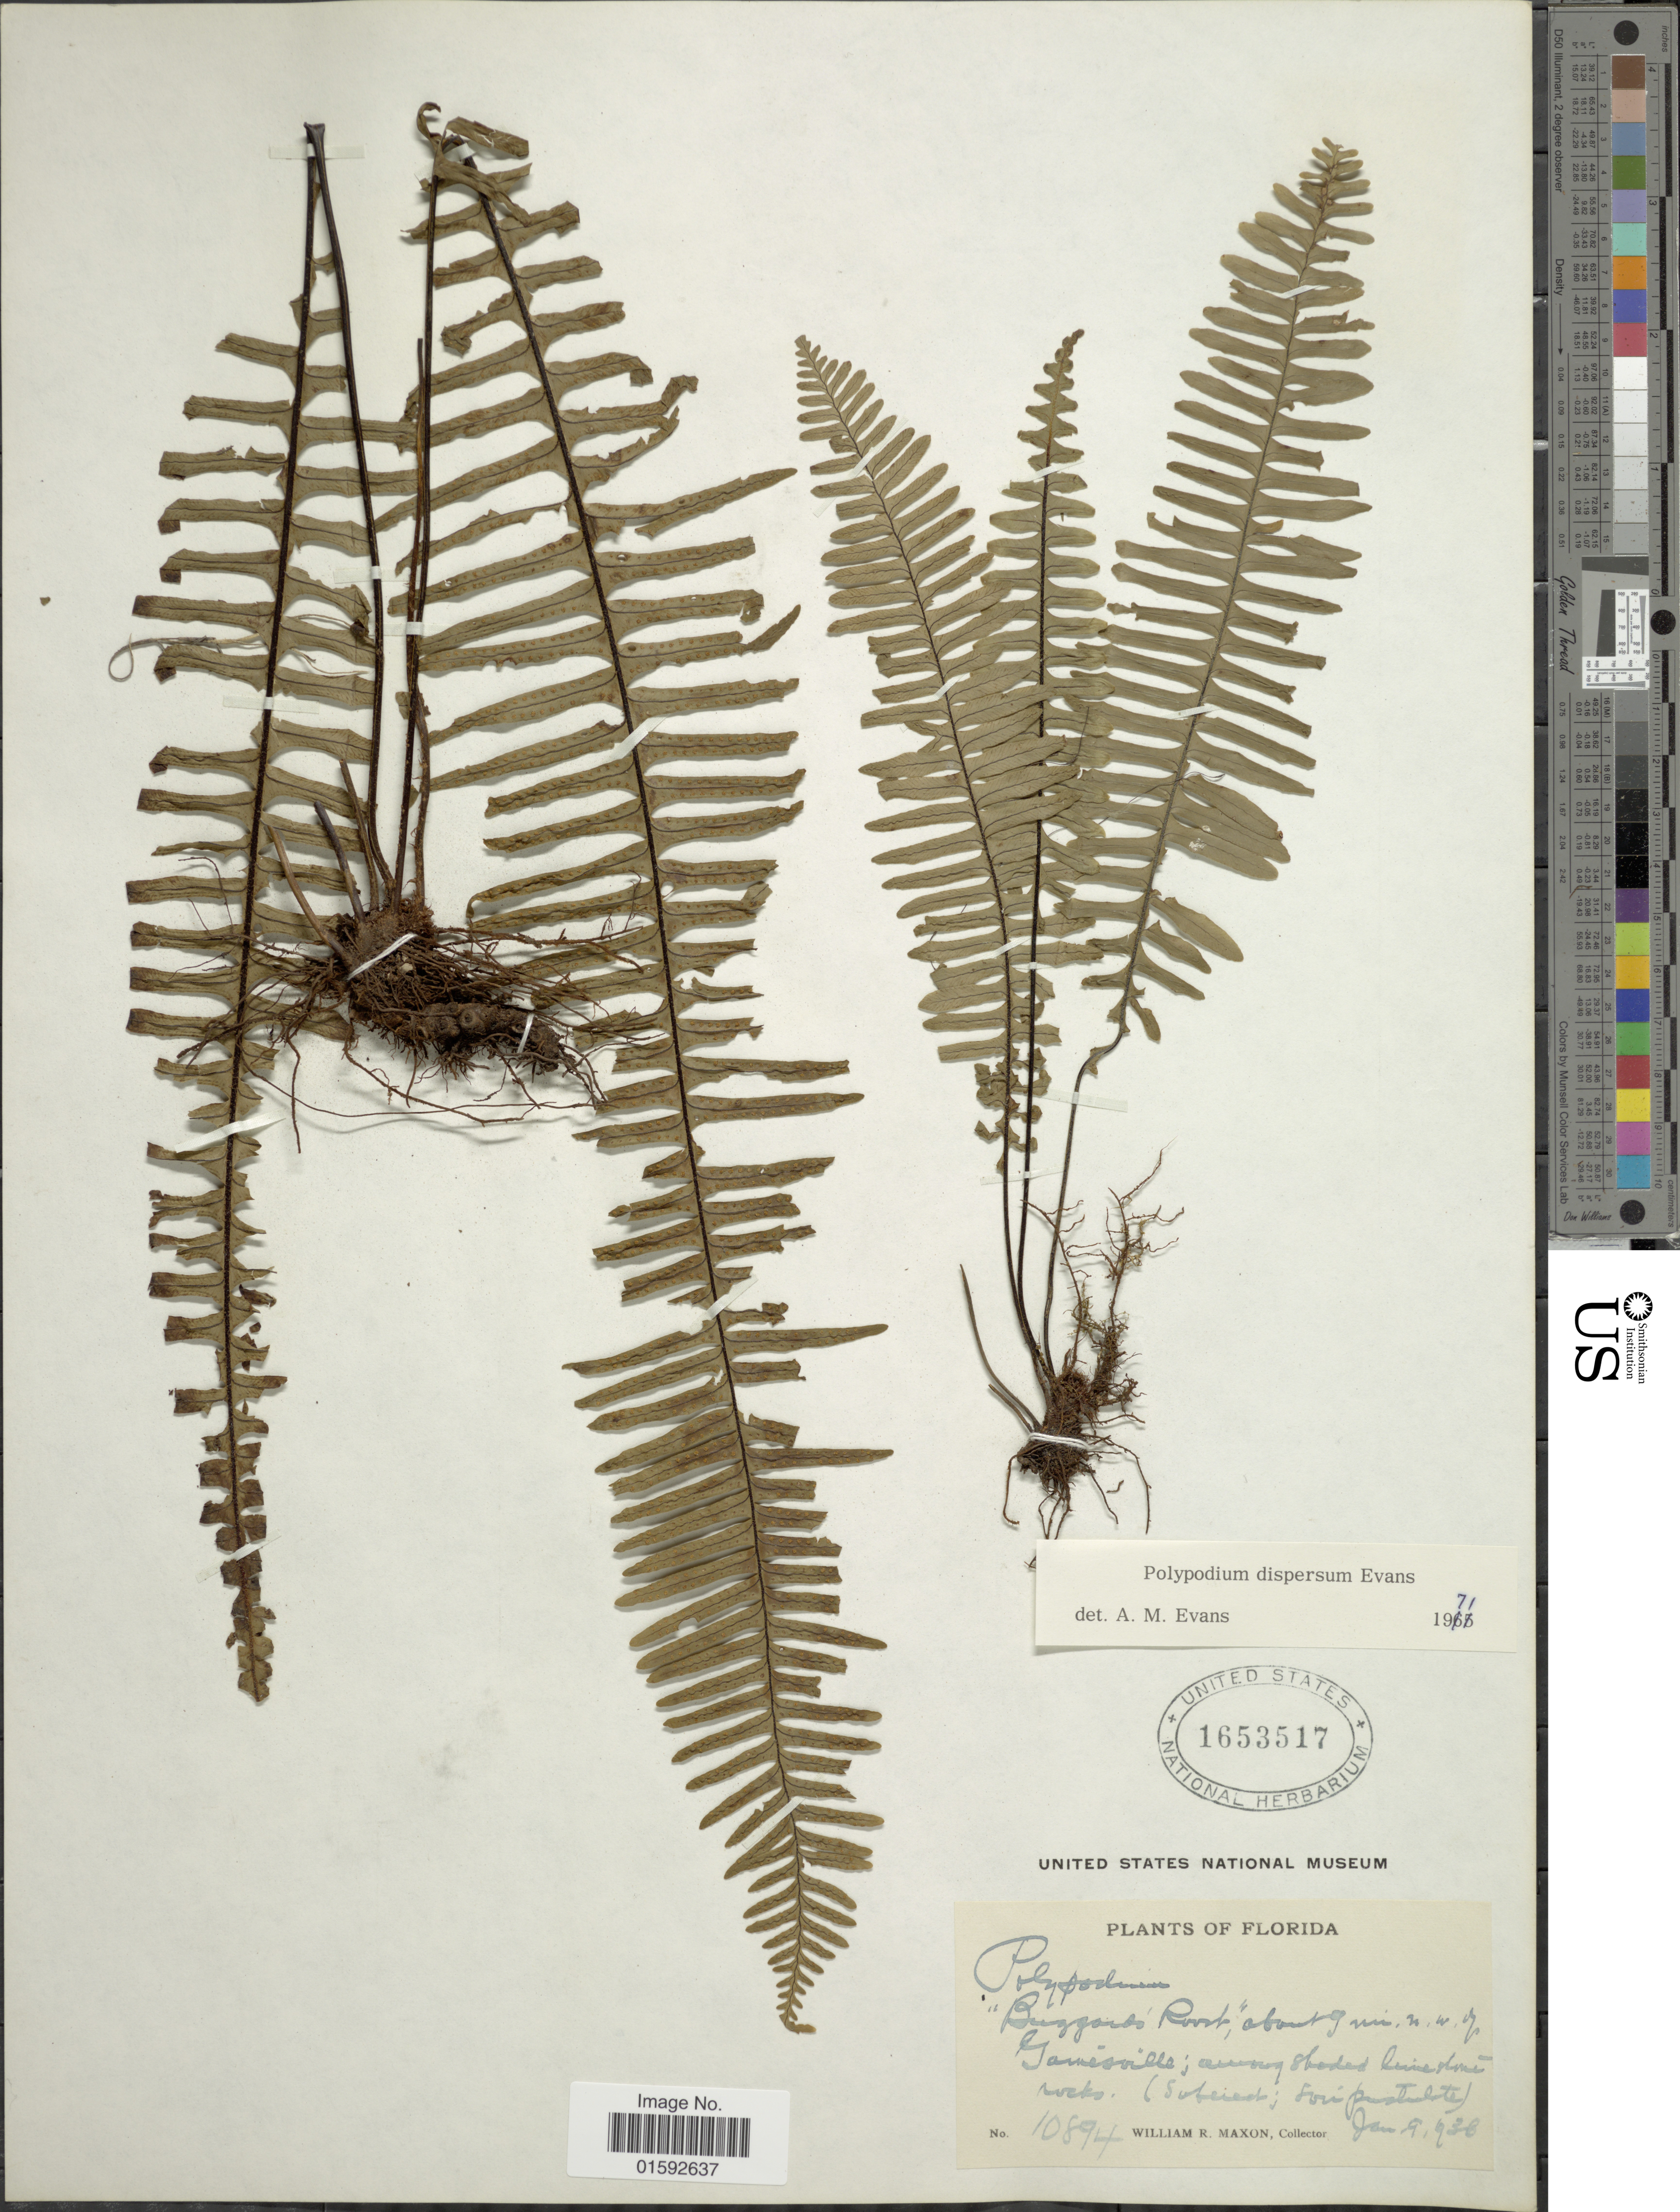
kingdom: Plantae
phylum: Tracheophyta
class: Polypodiopsida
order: Polypodiales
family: Polypodiaceae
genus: Pecluma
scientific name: Pecluma dispersa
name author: (A.M. Evans) M.G. Price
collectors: W. R. Maxon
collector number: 10894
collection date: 1936-01-09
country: United States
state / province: Florida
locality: Buzzards Road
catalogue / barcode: US 1653517